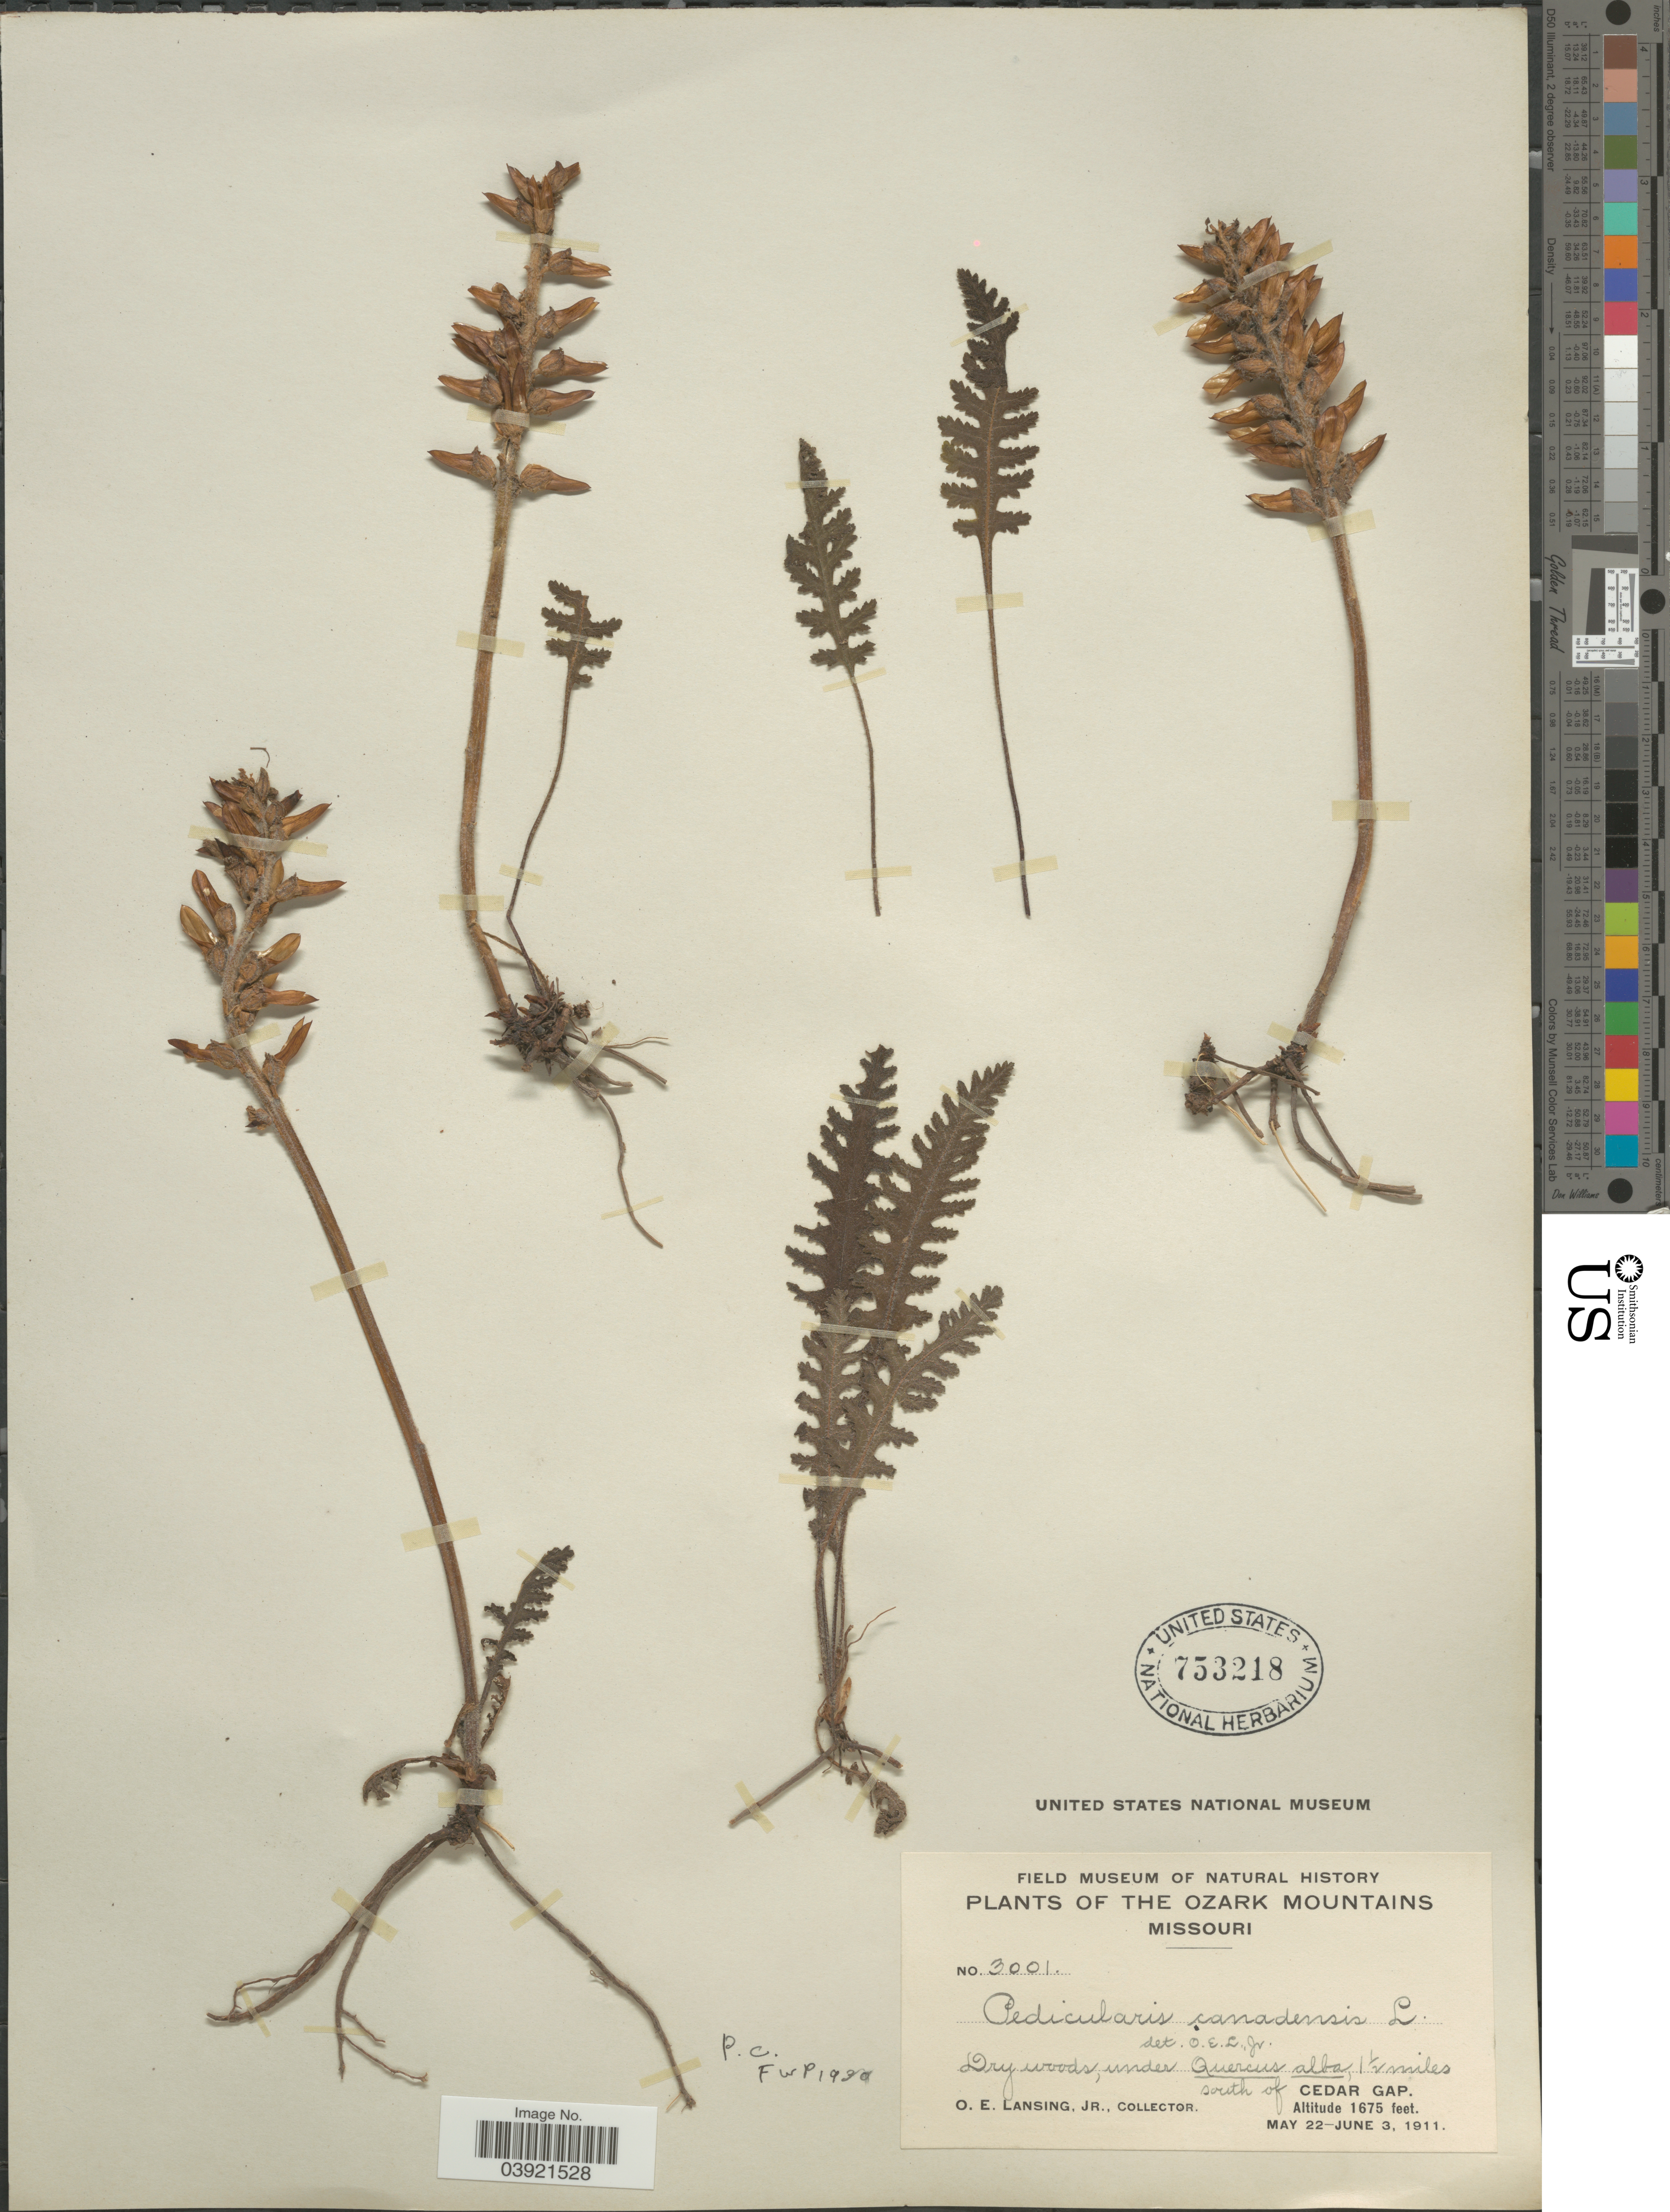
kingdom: Plantae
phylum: Tracheophyta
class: Magnoliopsida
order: Lamiales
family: Orobanchaceae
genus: Pedicularis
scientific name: Pedicularis canadensis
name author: L.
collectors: O. Lansing Jr.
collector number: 3001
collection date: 1911-05-22/1911-06-03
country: United States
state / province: Missouri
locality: The Ozark Mountains. 1½ miles south of Cedar Gap.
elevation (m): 511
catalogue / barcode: US 753218